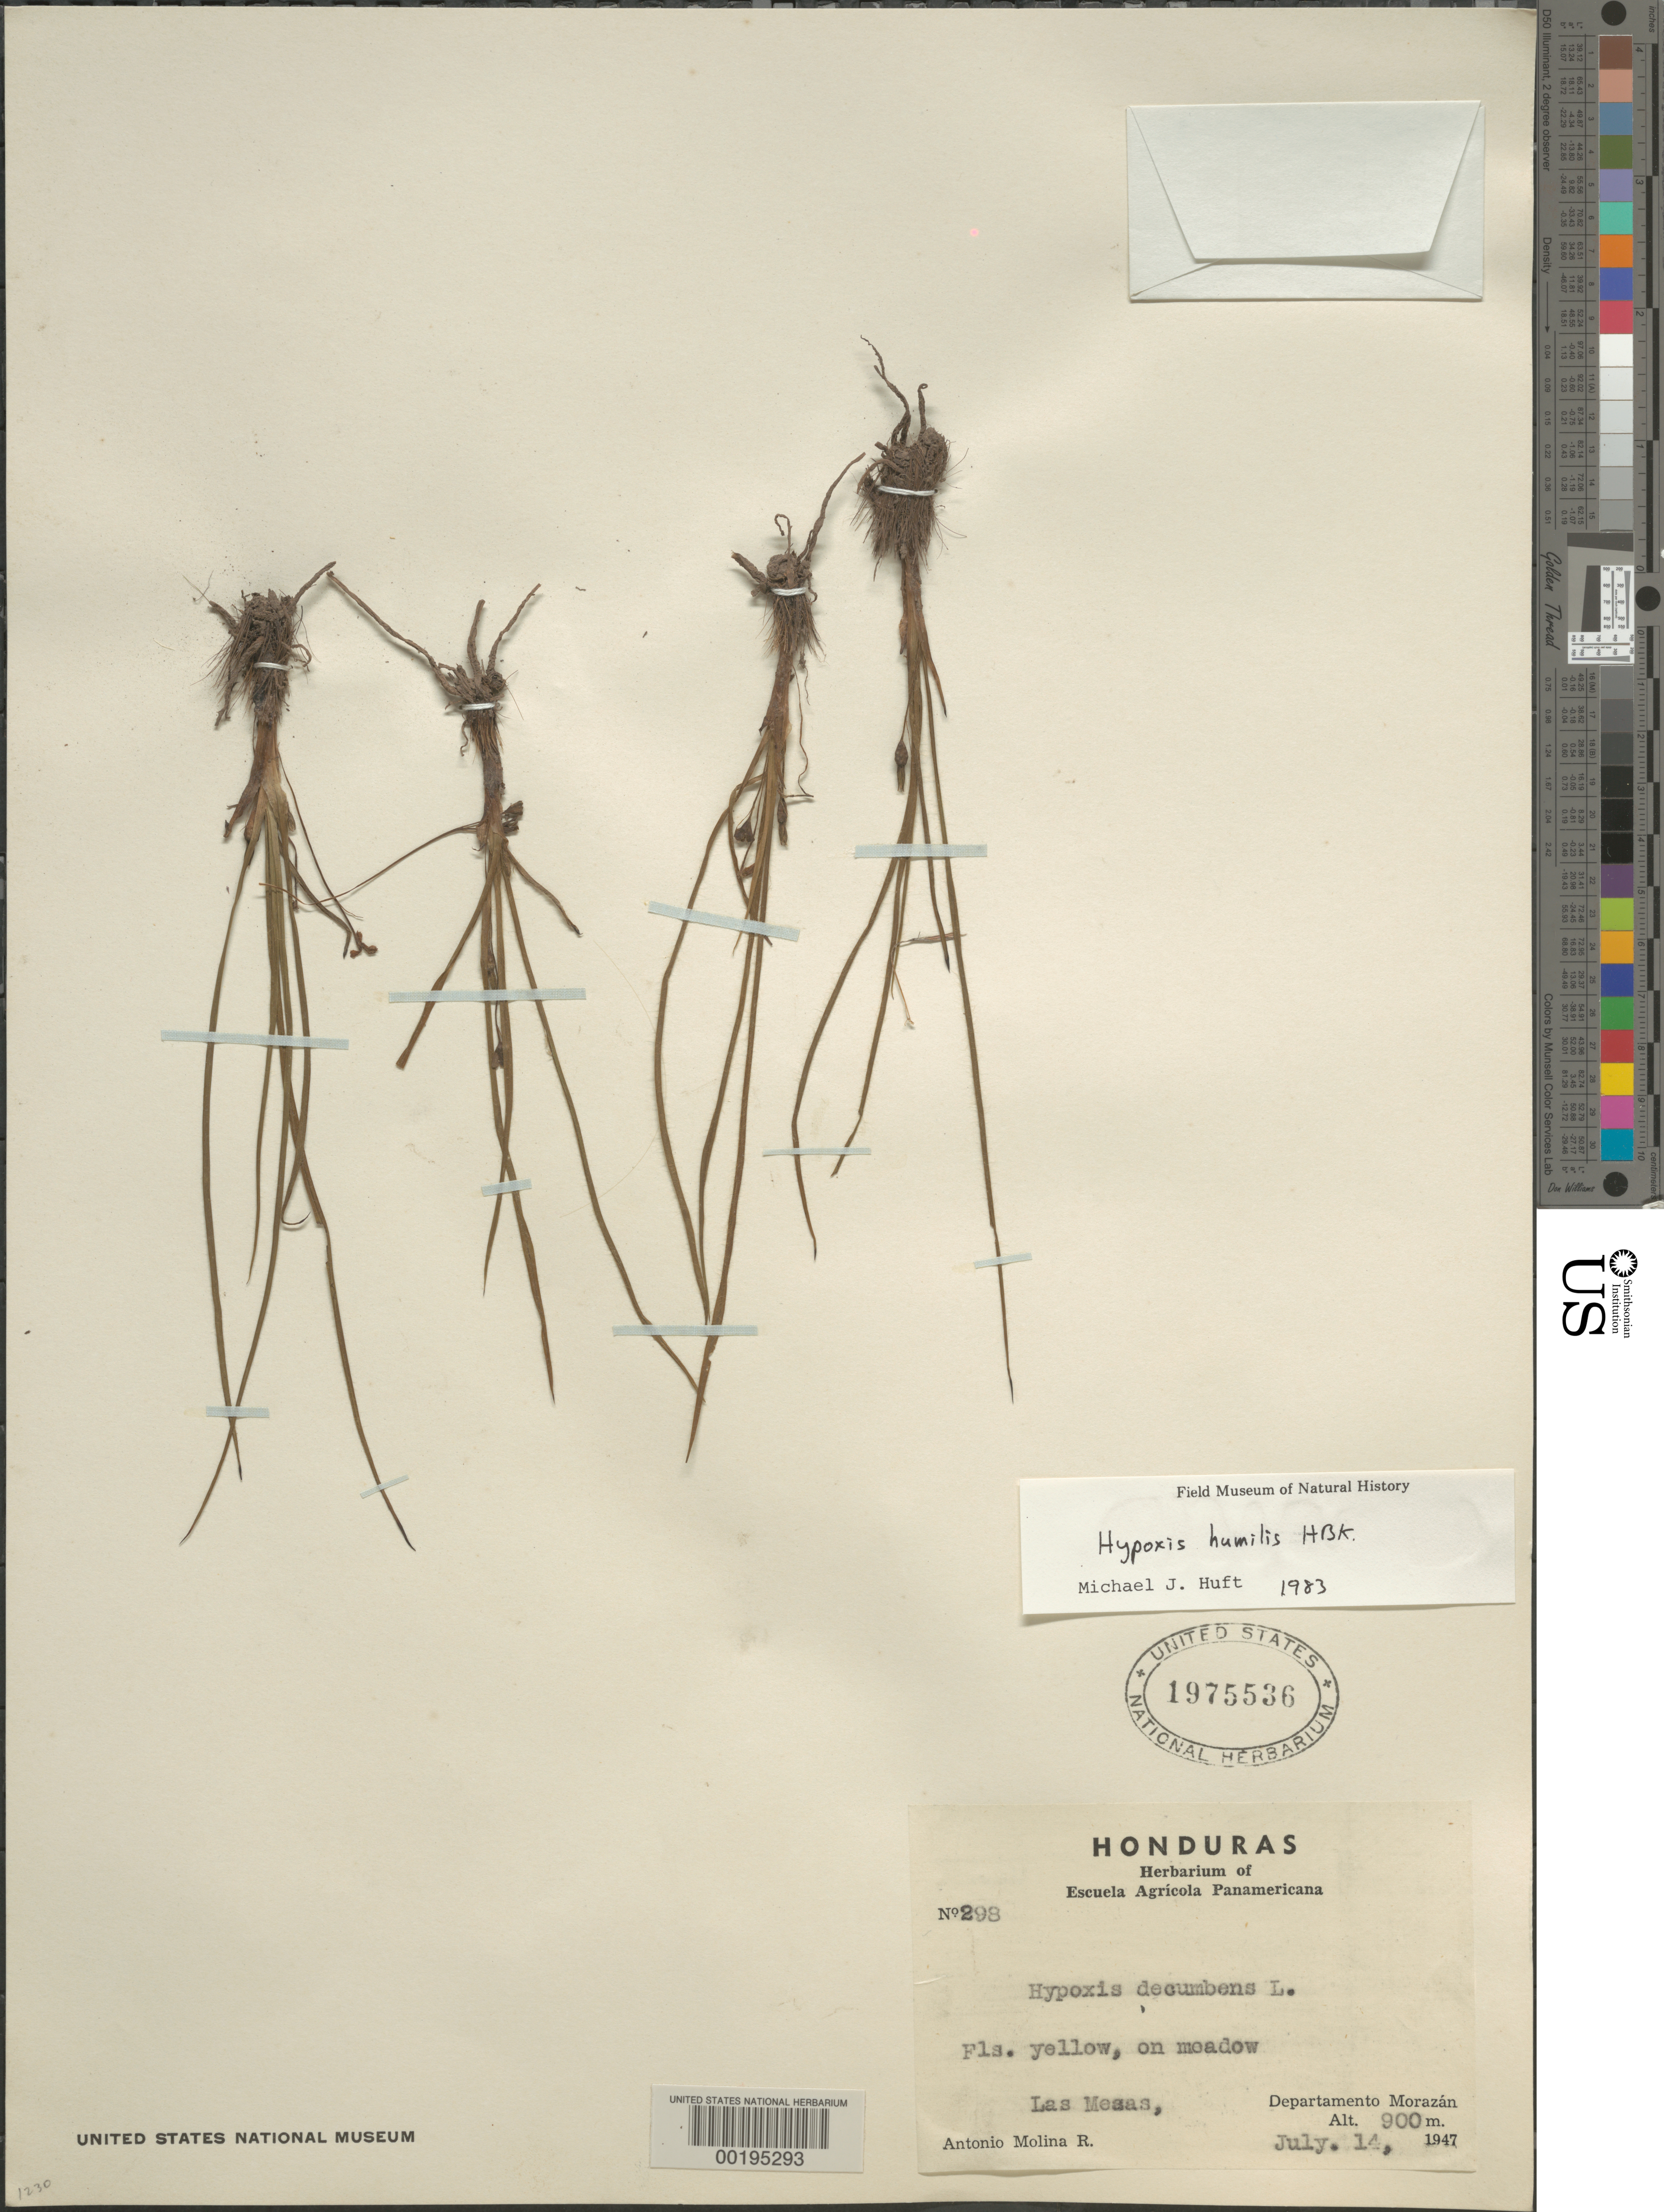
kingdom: Plantae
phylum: Tracheophyta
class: Liliopsida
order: Asparagales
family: Hypoxidaceae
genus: Hypoxis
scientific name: Hypoxis humilis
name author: Tharp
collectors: A. Molina R.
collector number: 298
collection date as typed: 14 Jul 1947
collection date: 1947-07-14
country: Honduras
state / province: Fco. Morazán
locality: Las Mesas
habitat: On meadow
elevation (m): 900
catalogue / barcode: US 1975536